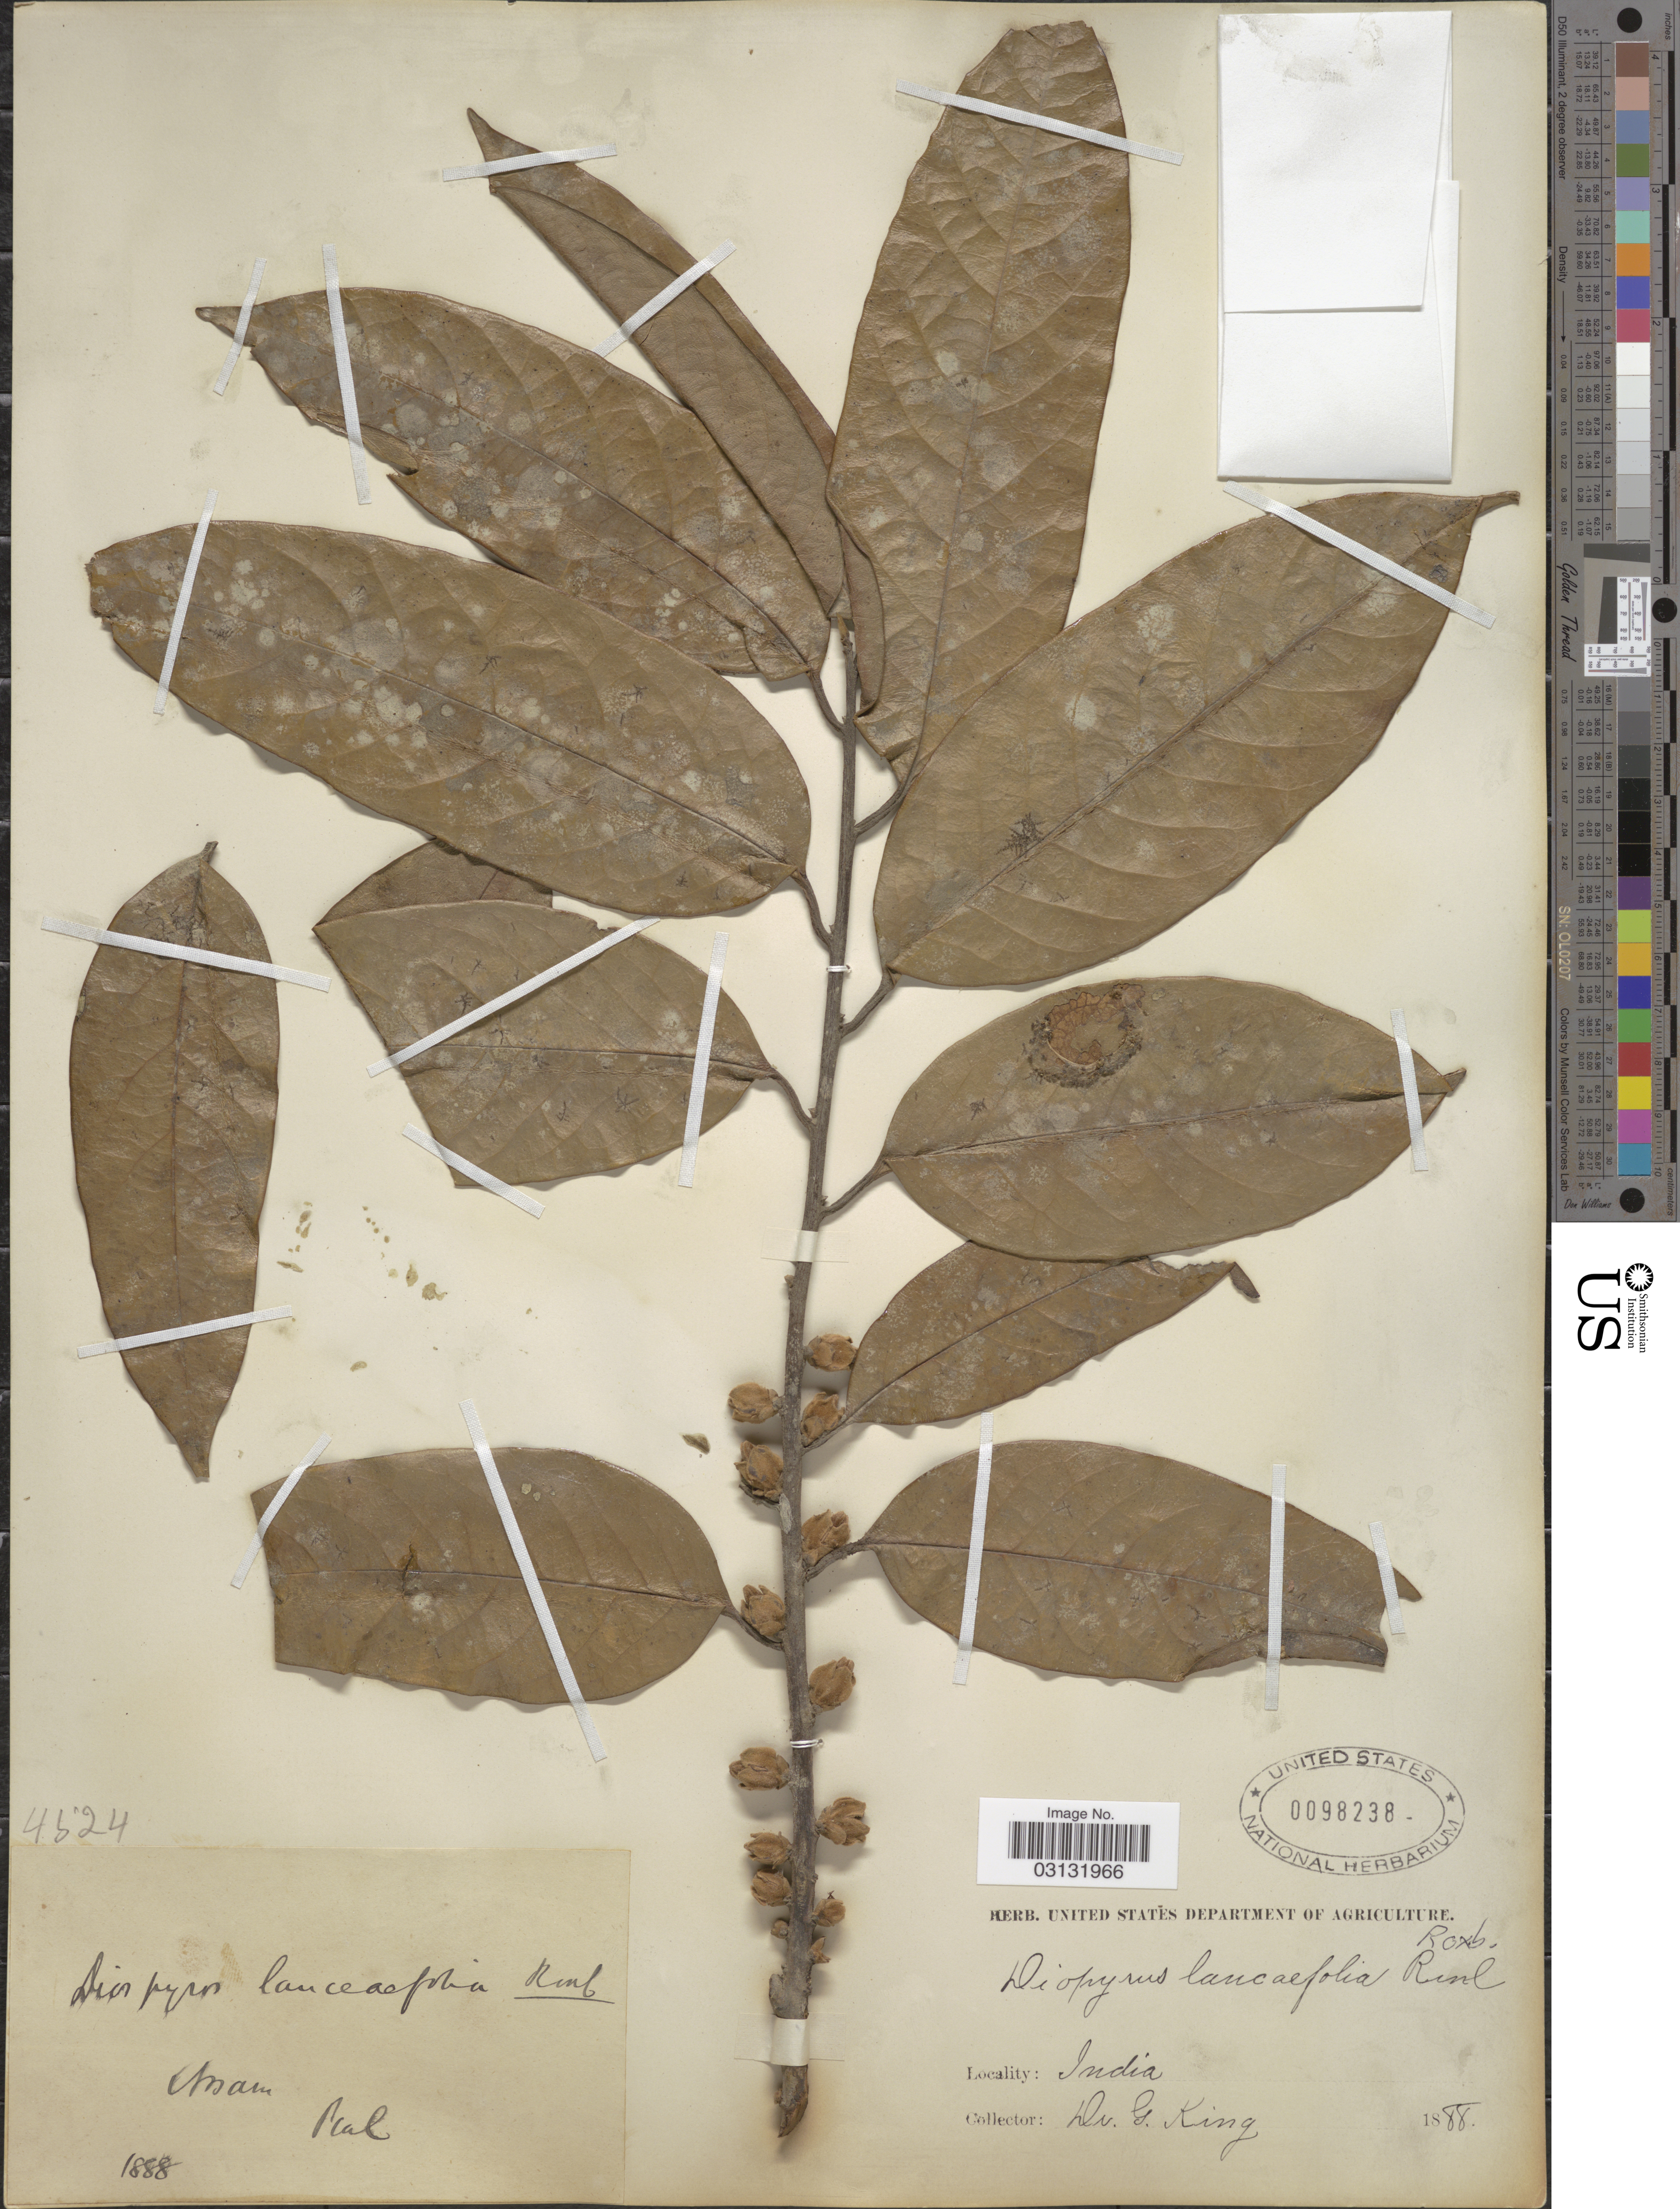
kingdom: Plantae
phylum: Tracheophyta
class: Magnoliopsida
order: Ericales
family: Ebenaceae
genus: Diospyros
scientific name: Diospyros lanceifolia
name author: Roxb.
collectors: G. King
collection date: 1888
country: India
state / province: Assam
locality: Assam.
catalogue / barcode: US 98238